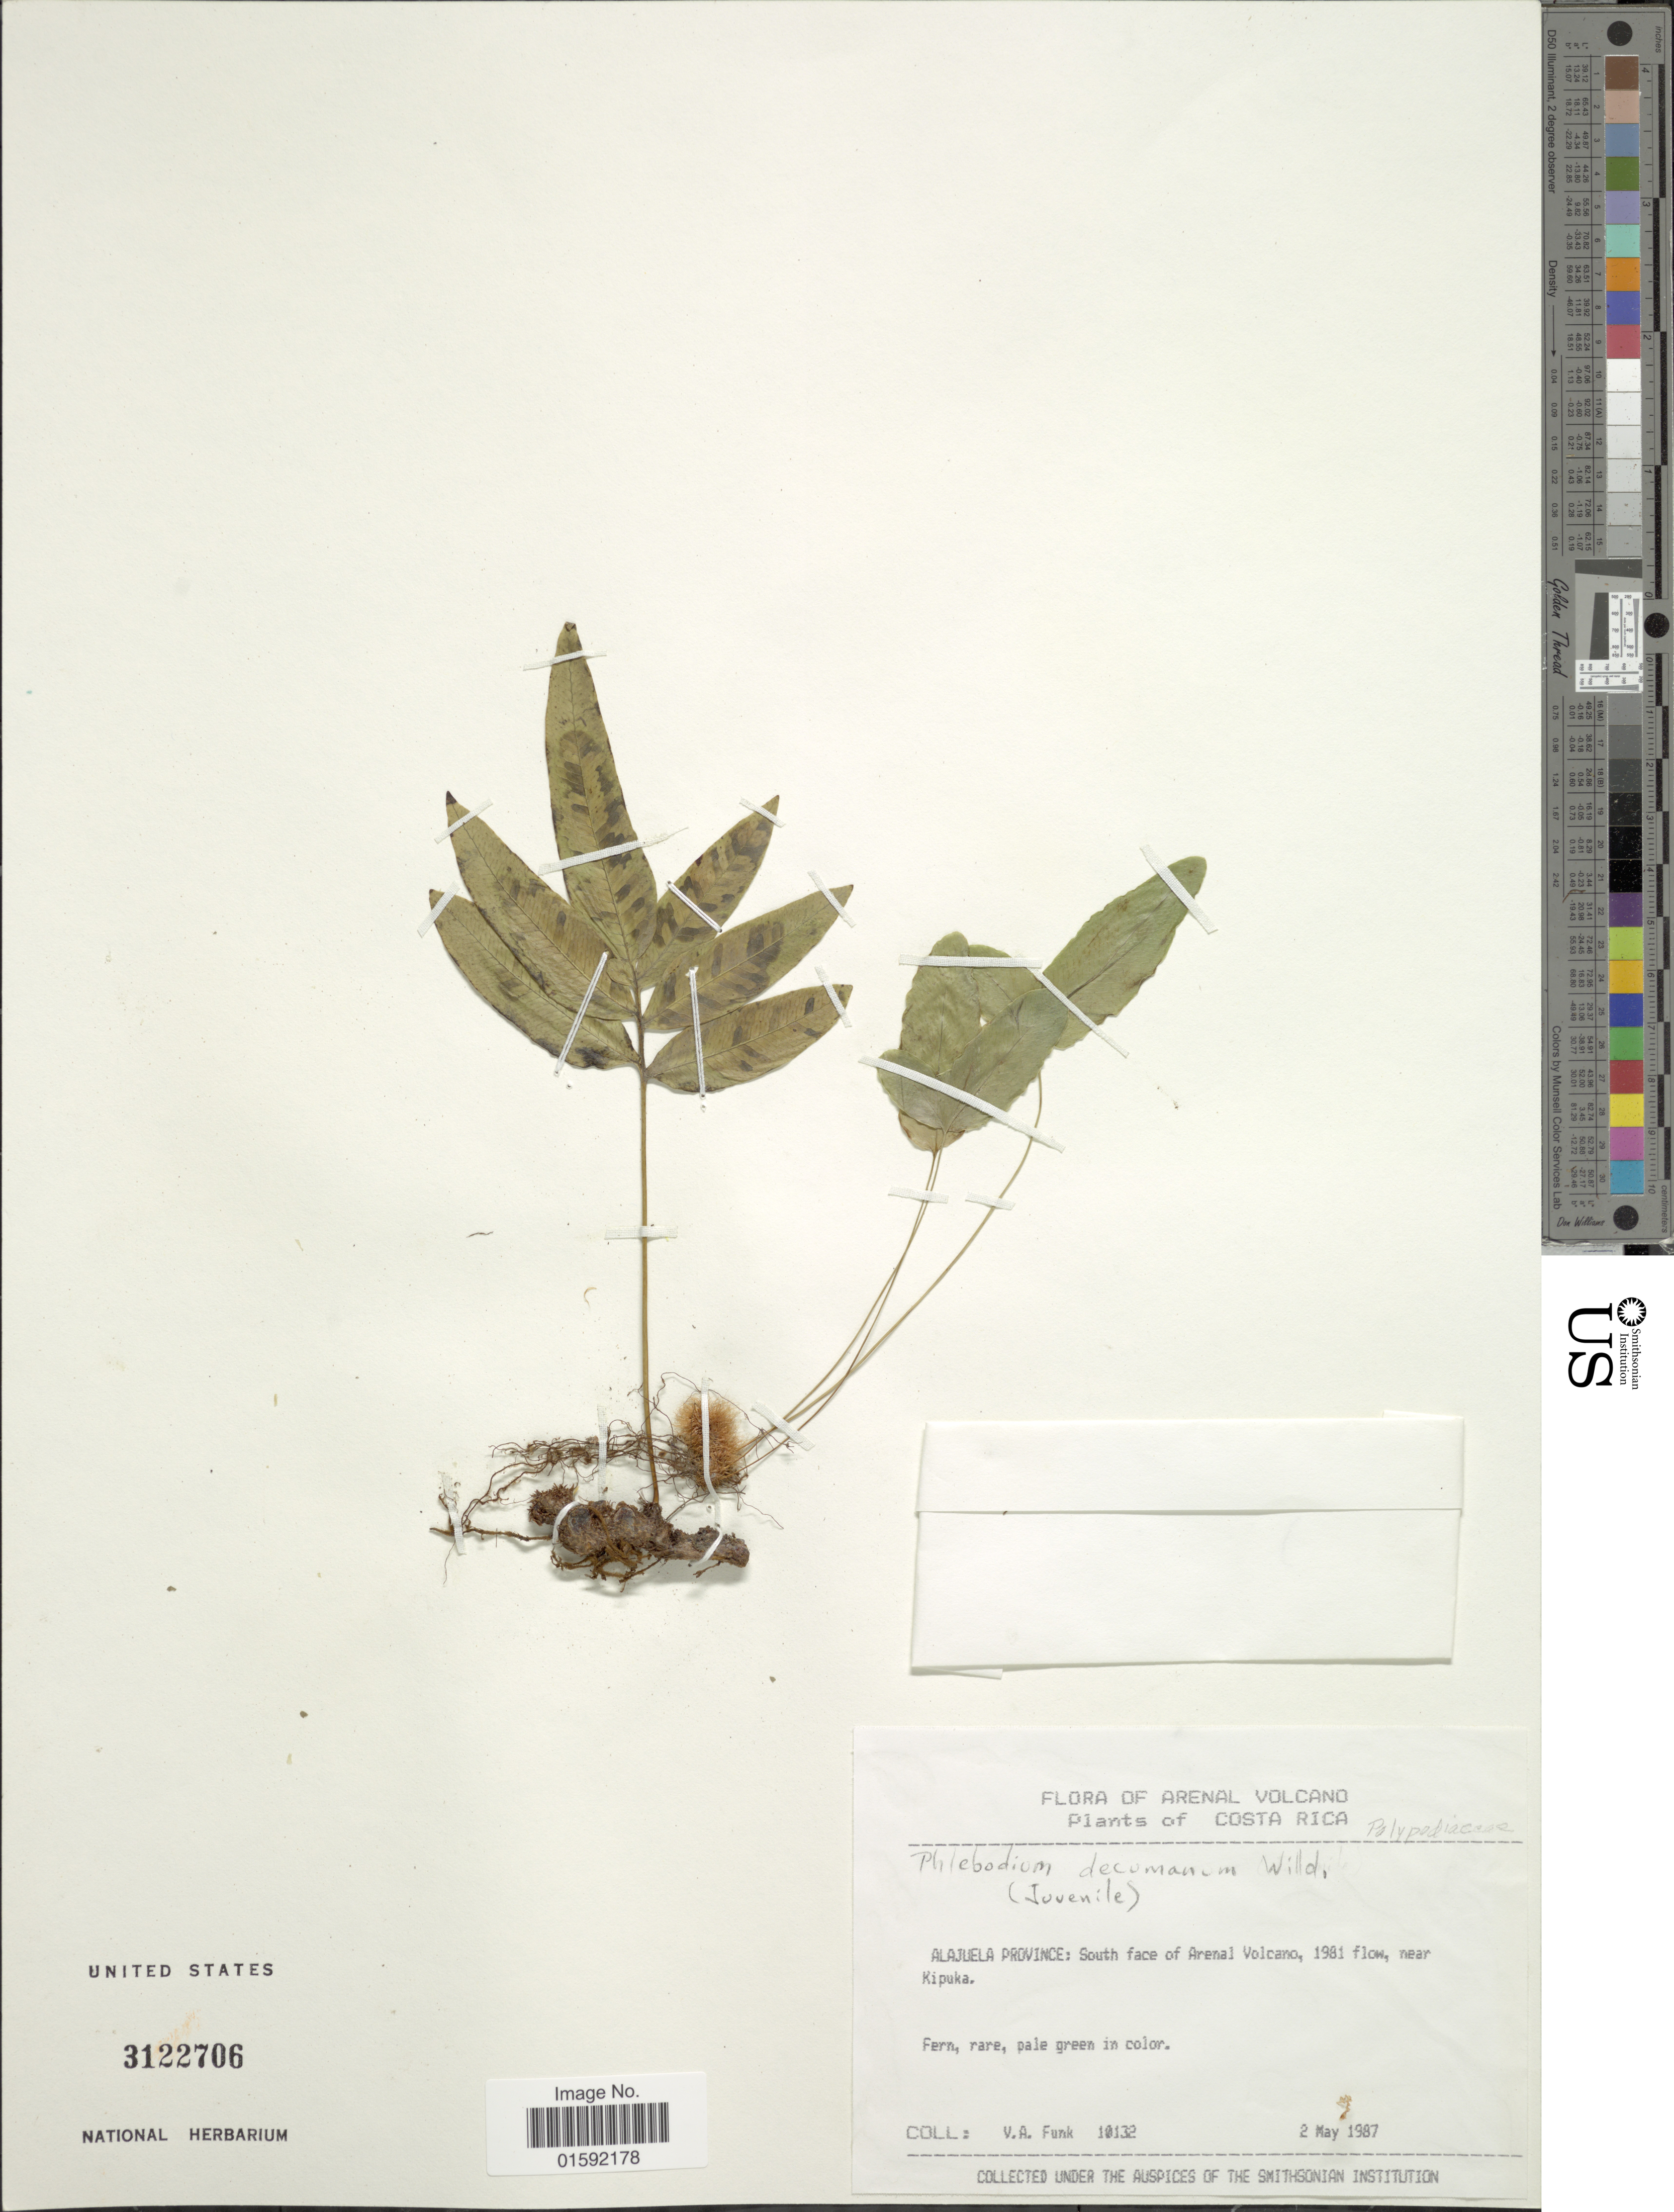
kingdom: Plantae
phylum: Tracheophyta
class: Polypodiopsida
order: Polypodiales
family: Polypodiaceae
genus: Phlebodium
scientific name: Phlebodium decumanum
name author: (Willd.) J. Sm.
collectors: V. Funk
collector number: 10132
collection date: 1987-05-02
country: Costa Rica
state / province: Alajuela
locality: Arsenal Volcano, South face of Arsenal Volcano, 1981 flow, near Kipuka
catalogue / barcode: US 3122706